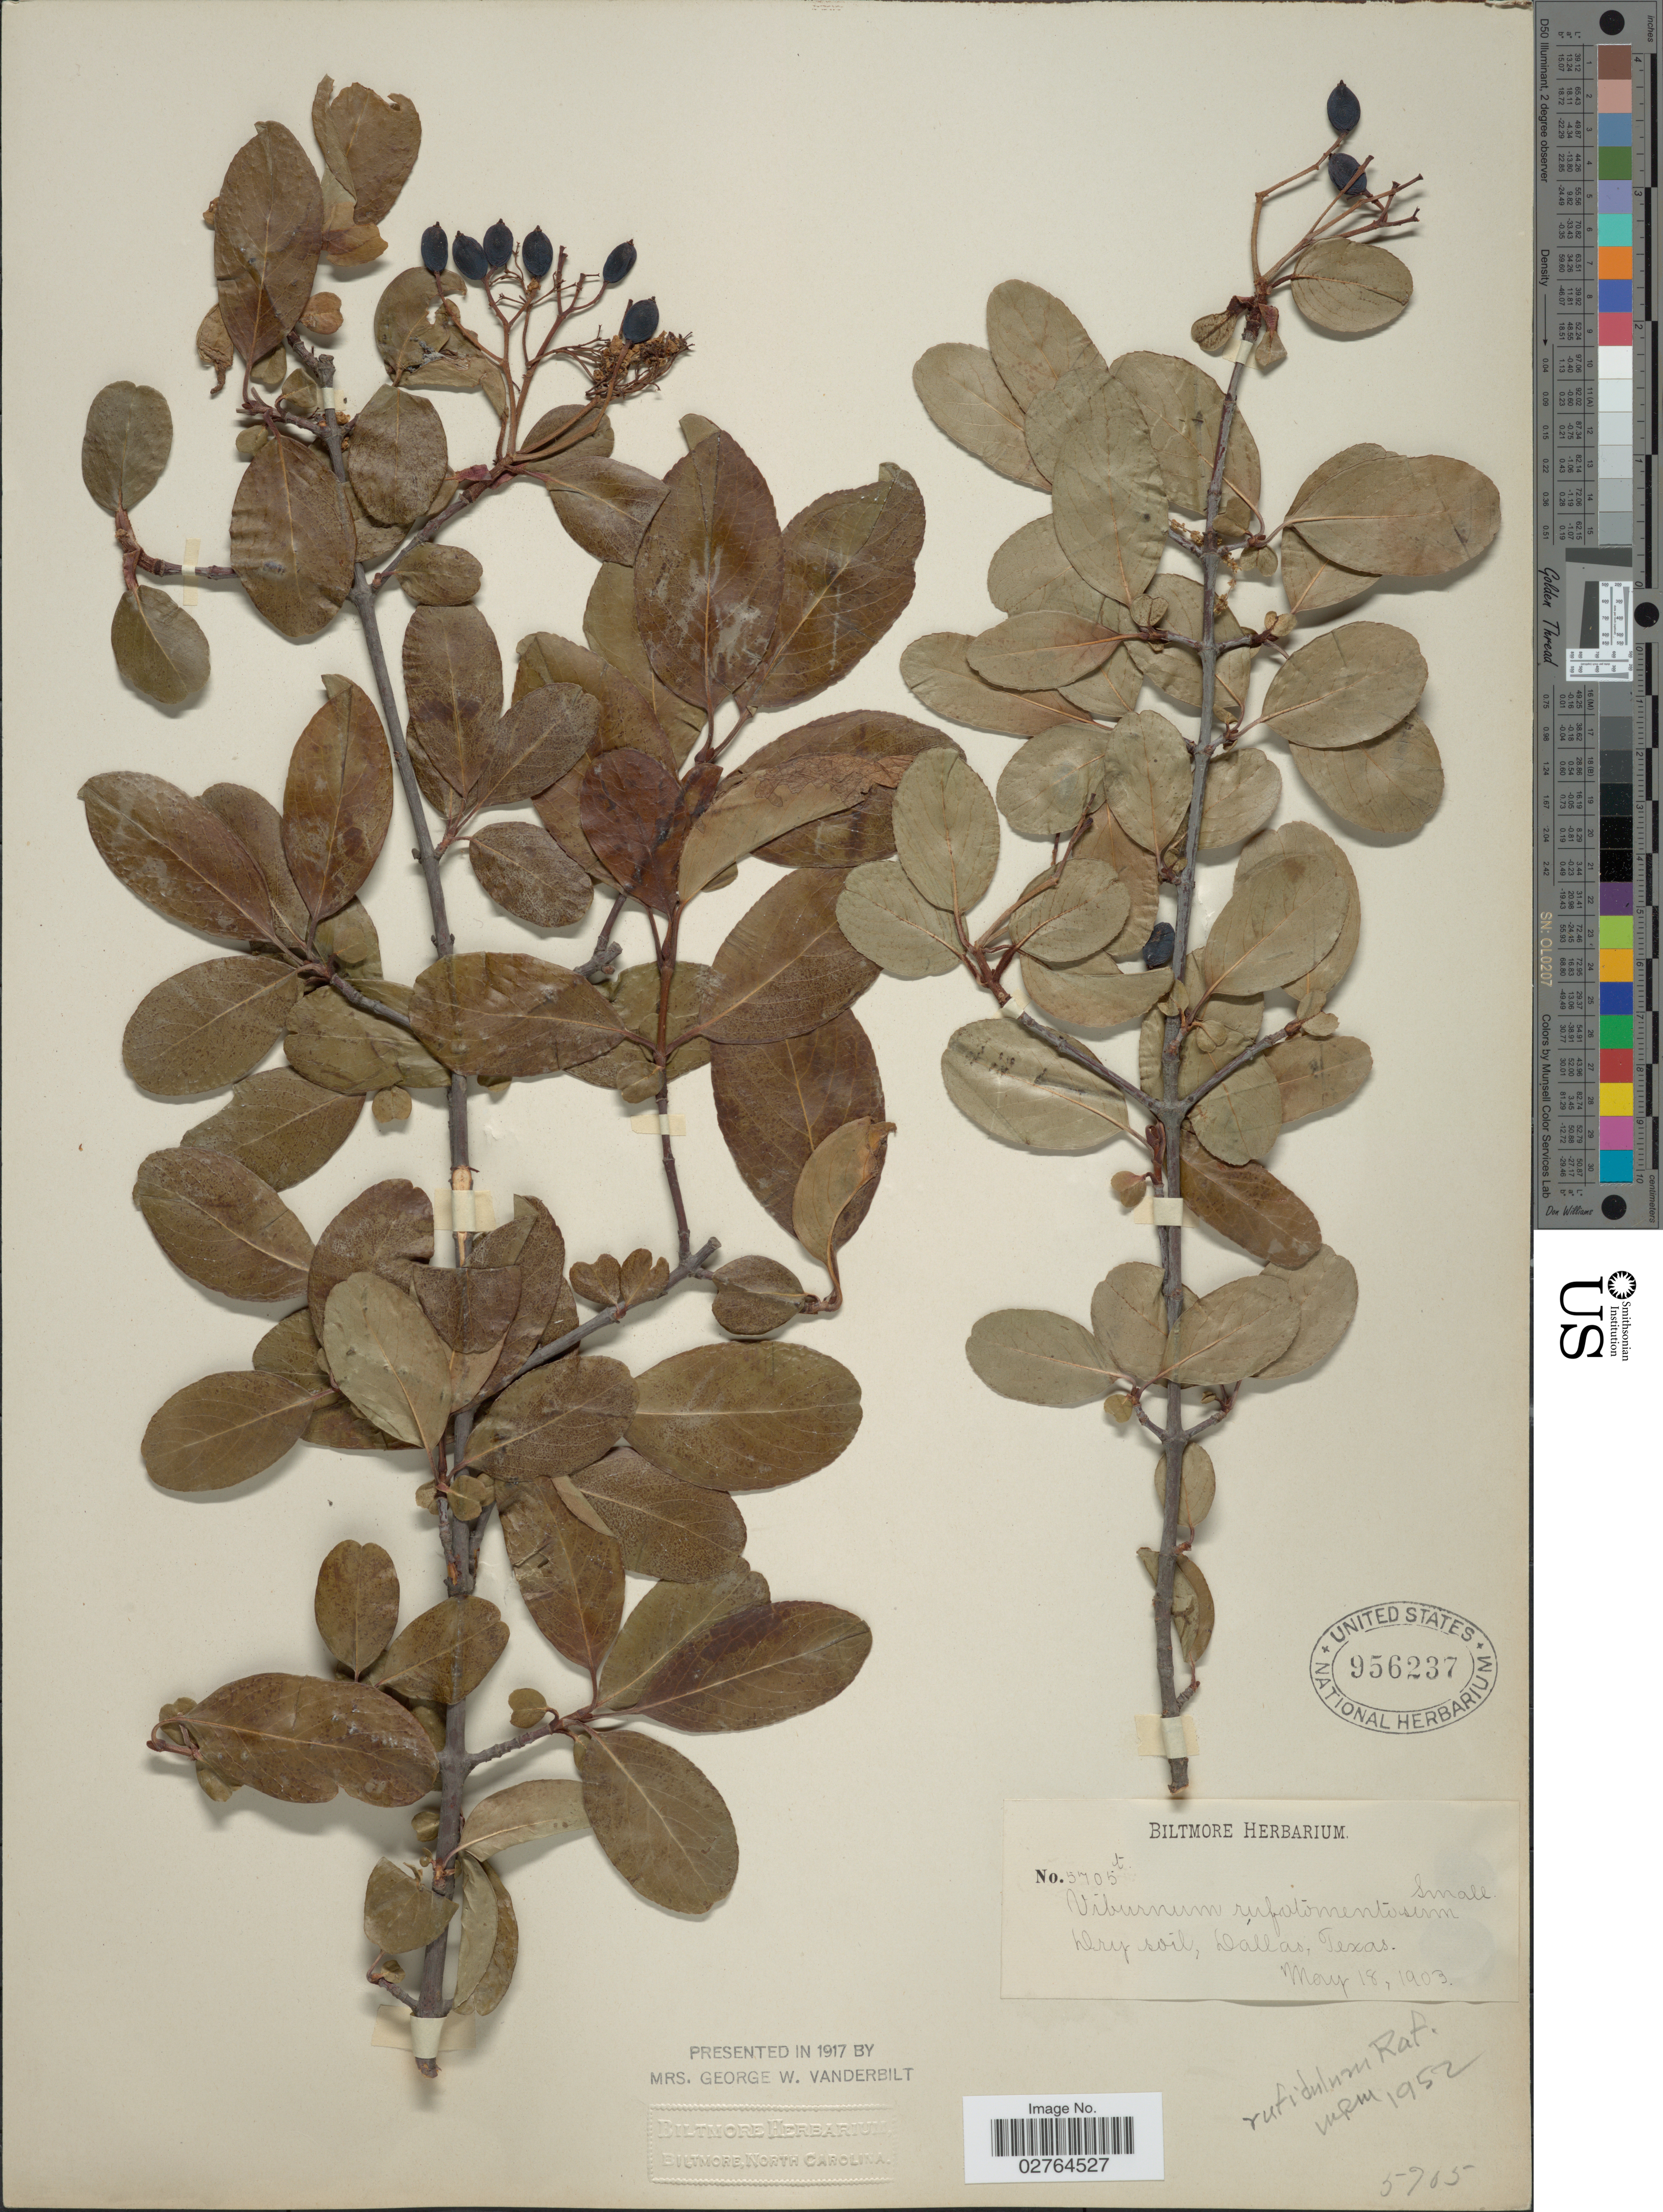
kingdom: Plantae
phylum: Tracheophyta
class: Magnoliopsida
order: Dipsacales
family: Viburnaceae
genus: Viburnum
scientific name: Viburnum rufidulum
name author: Raf.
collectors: ex herb. Biltmore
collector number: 5705t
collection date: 1903-05-18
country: United States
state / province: Texas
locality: Dallas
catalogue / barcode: US 956237